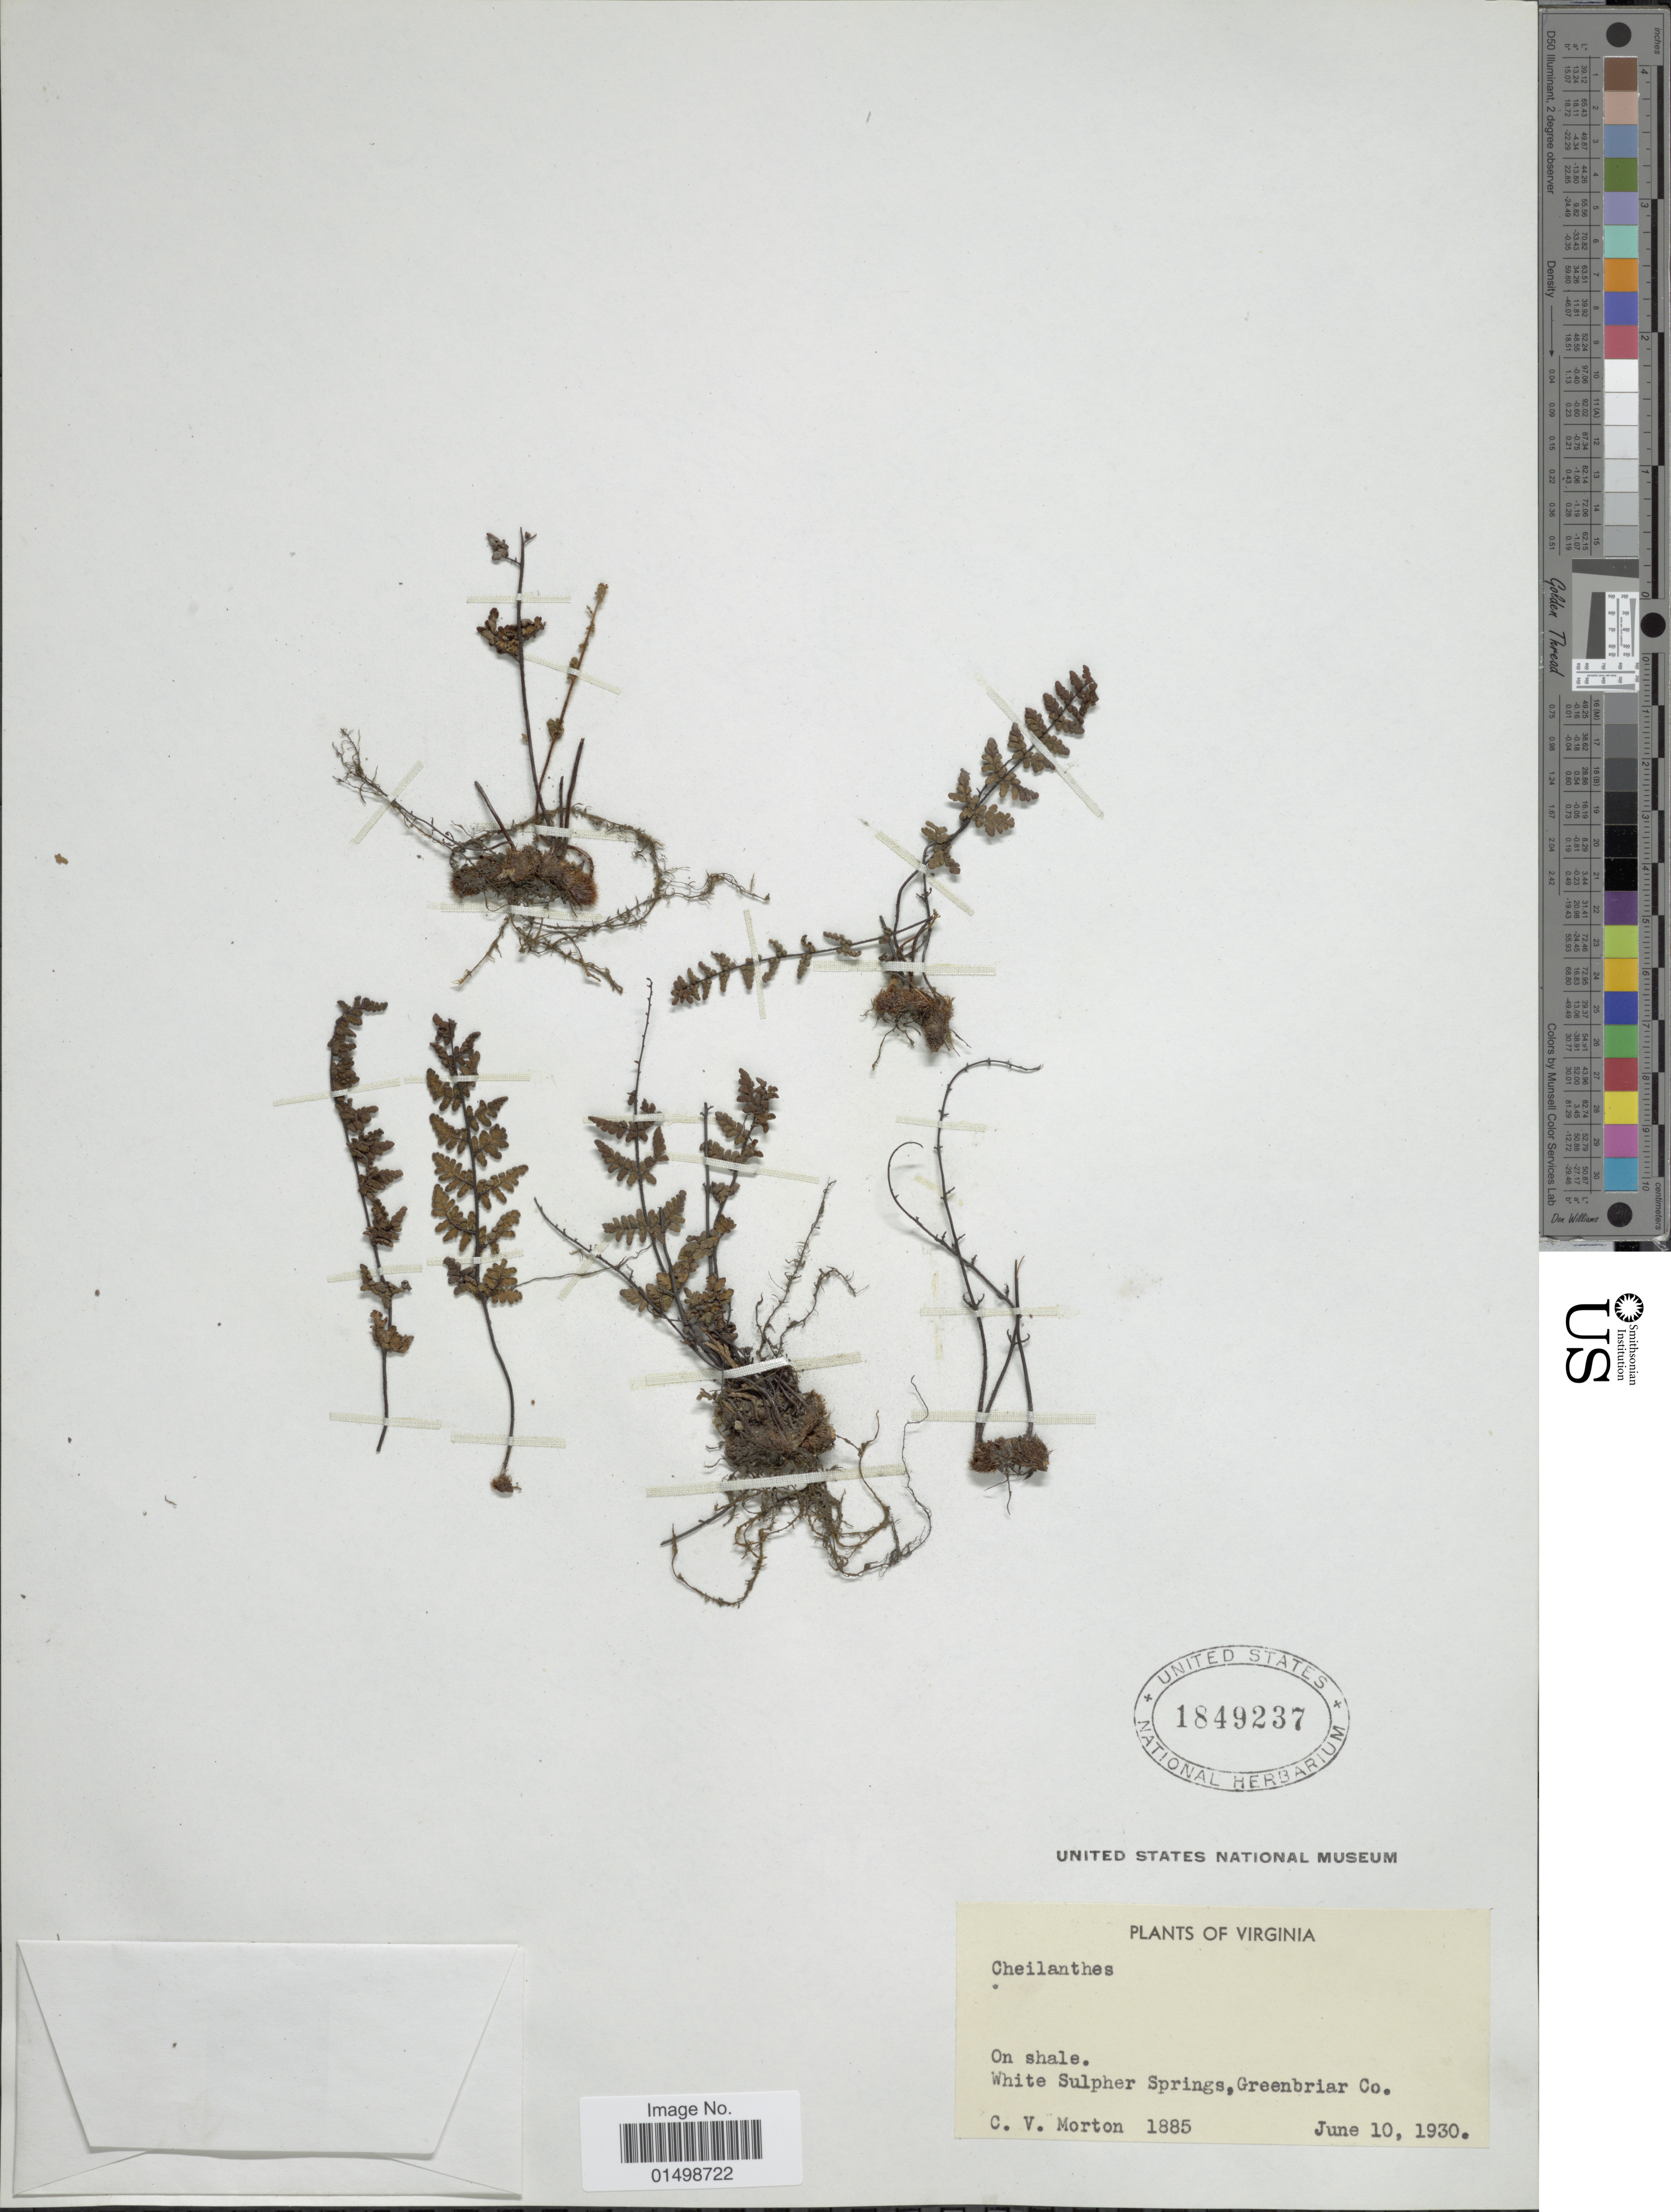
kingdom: Plantae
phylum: Tracheophyta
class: Polypodiopsida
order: Polypodiales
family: Pteridaceae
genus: Cheilanthes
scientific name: Cheilanthes sp.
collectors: C. V. Morton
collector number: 1885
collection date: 1930-06-10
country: United States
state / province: West Virginia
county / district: Greenbrier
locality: White Sulpher Springs, Greenbriar Co.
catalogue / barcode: US 1849237